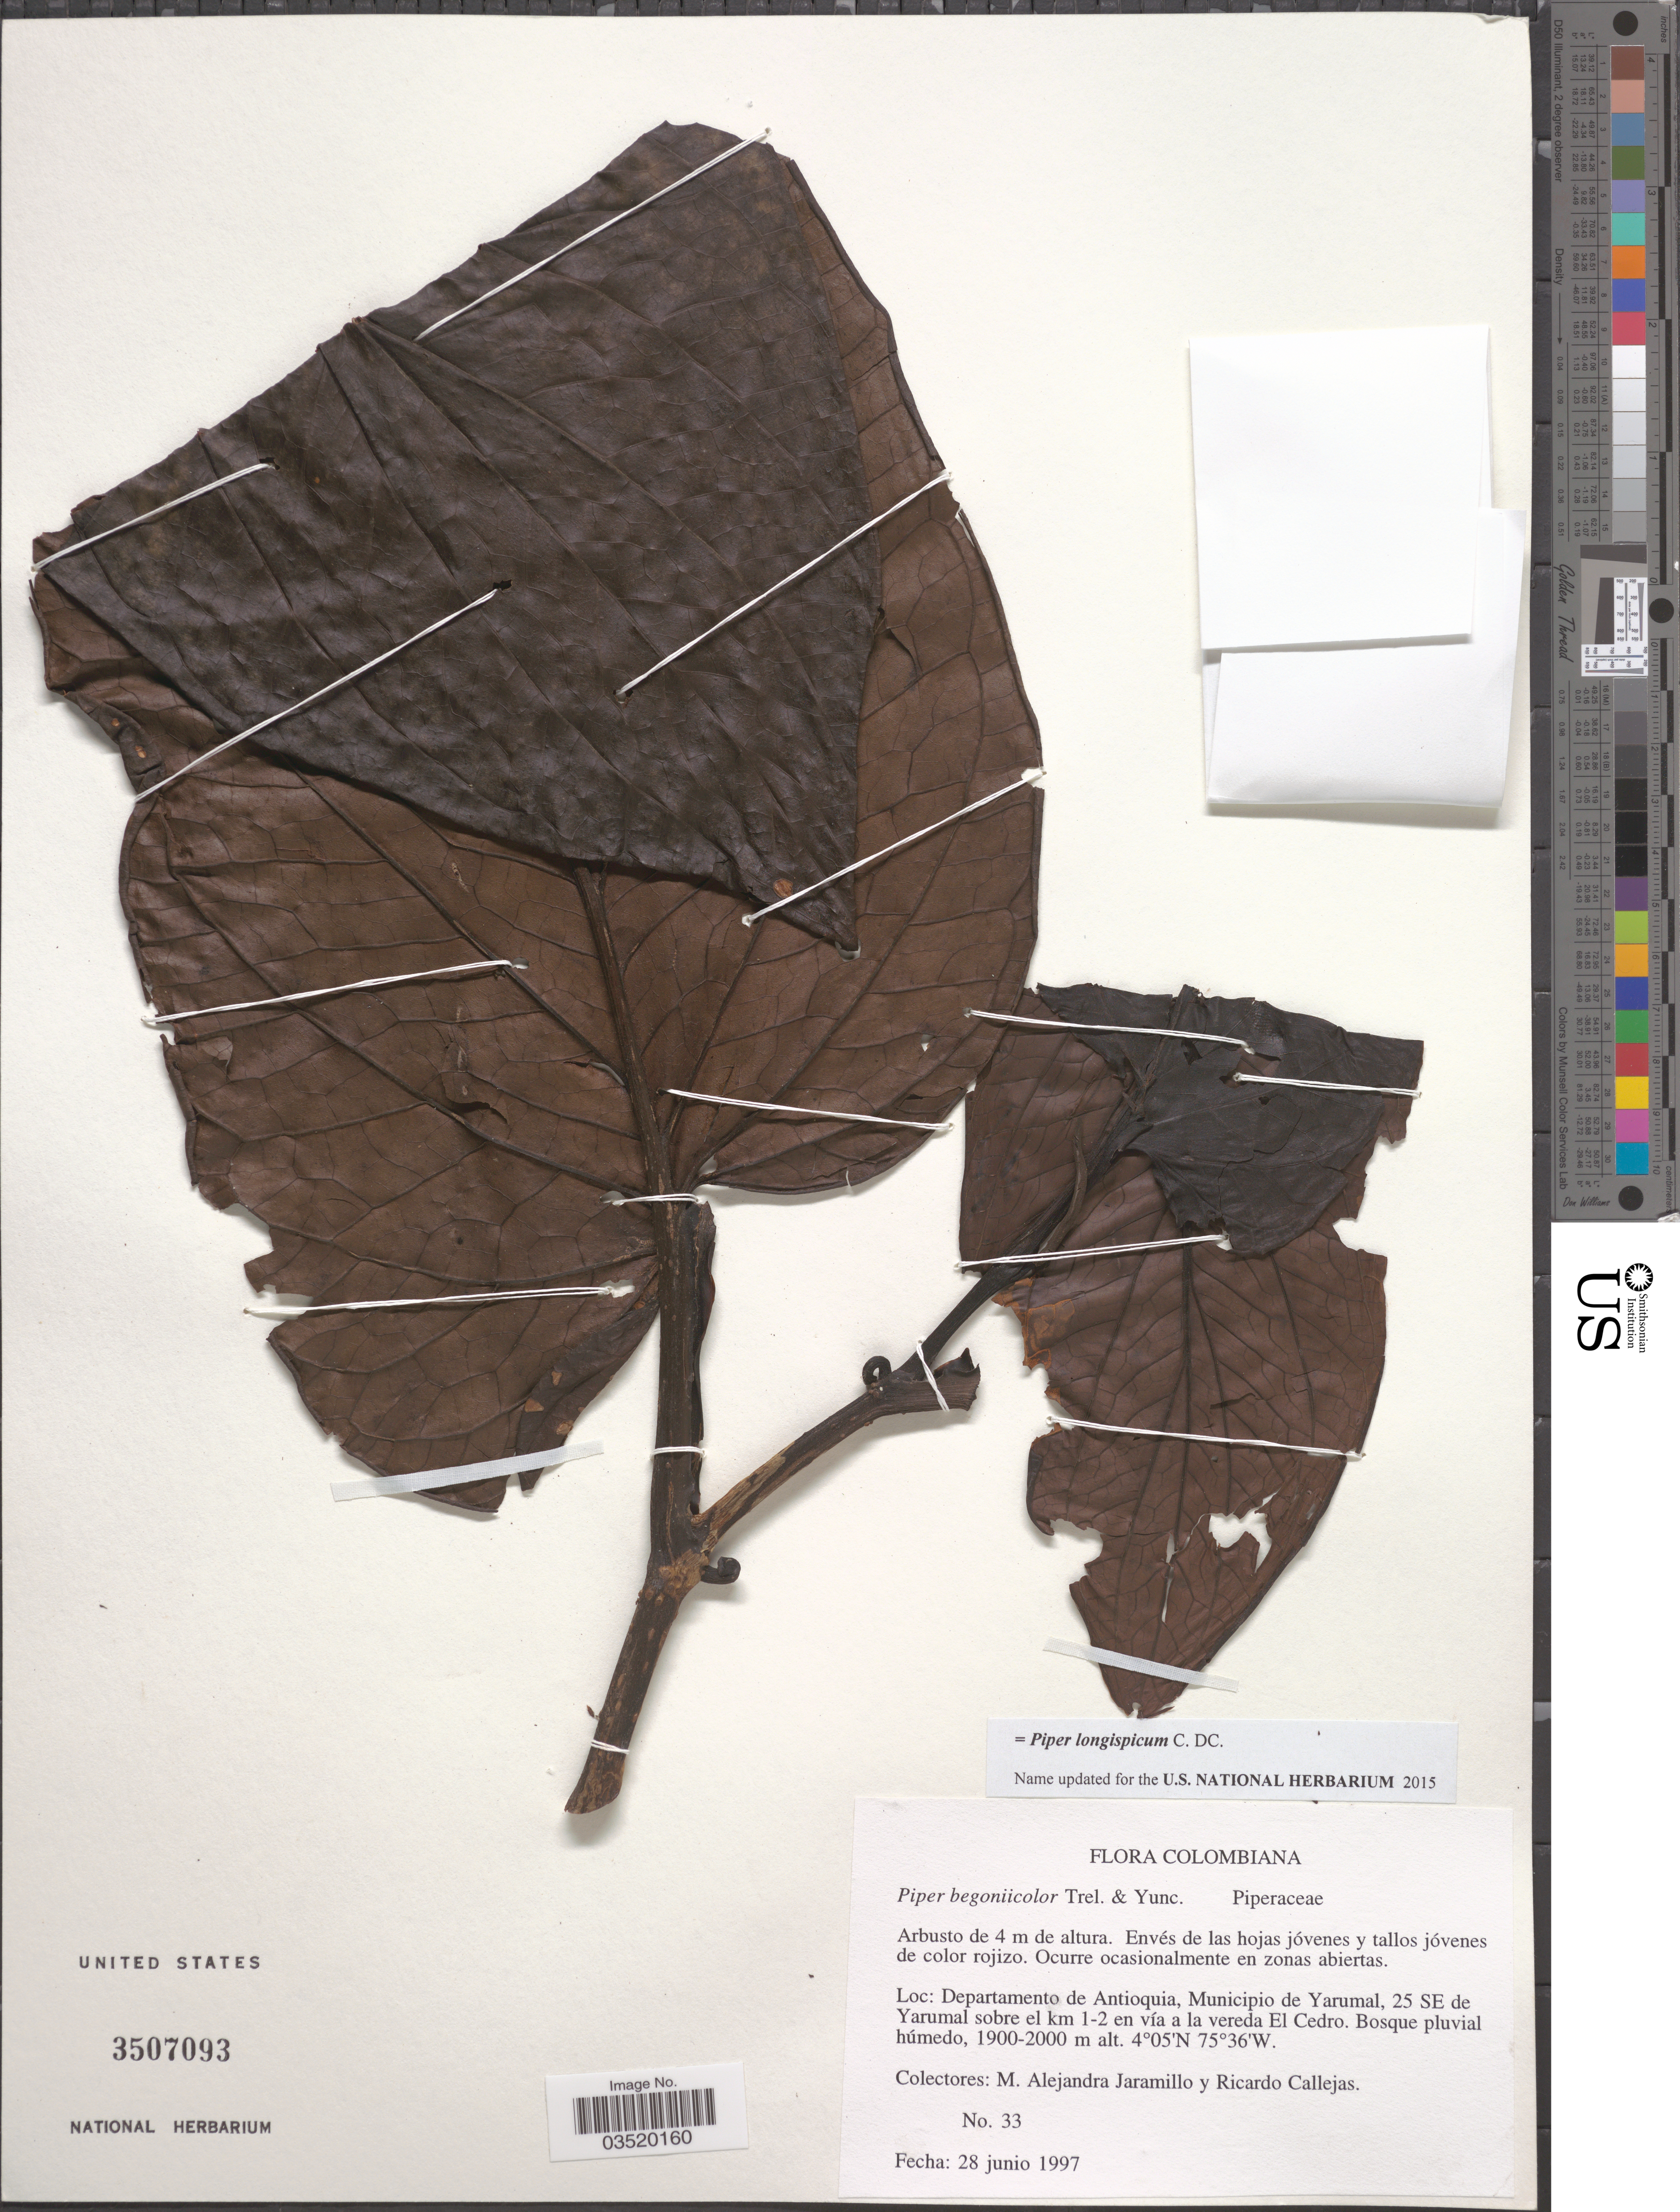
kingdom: Plantae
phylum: Tracheophyta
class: Magnoliopsida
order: Piperales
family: Piperaceae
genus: Piper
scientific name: Piper longispicum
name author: C. DC.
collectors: M. A. Jaramillo & R. Callejas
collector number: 33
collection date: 1997-06-28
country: Colombia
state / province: Antioquia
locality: Departamento de Antioquia, Municipio de Yarumal, 25 SE de Yarumal sobre el km 1-2 en vía a la vereda El Cedro.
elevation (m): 1900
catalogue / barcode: US 3507093